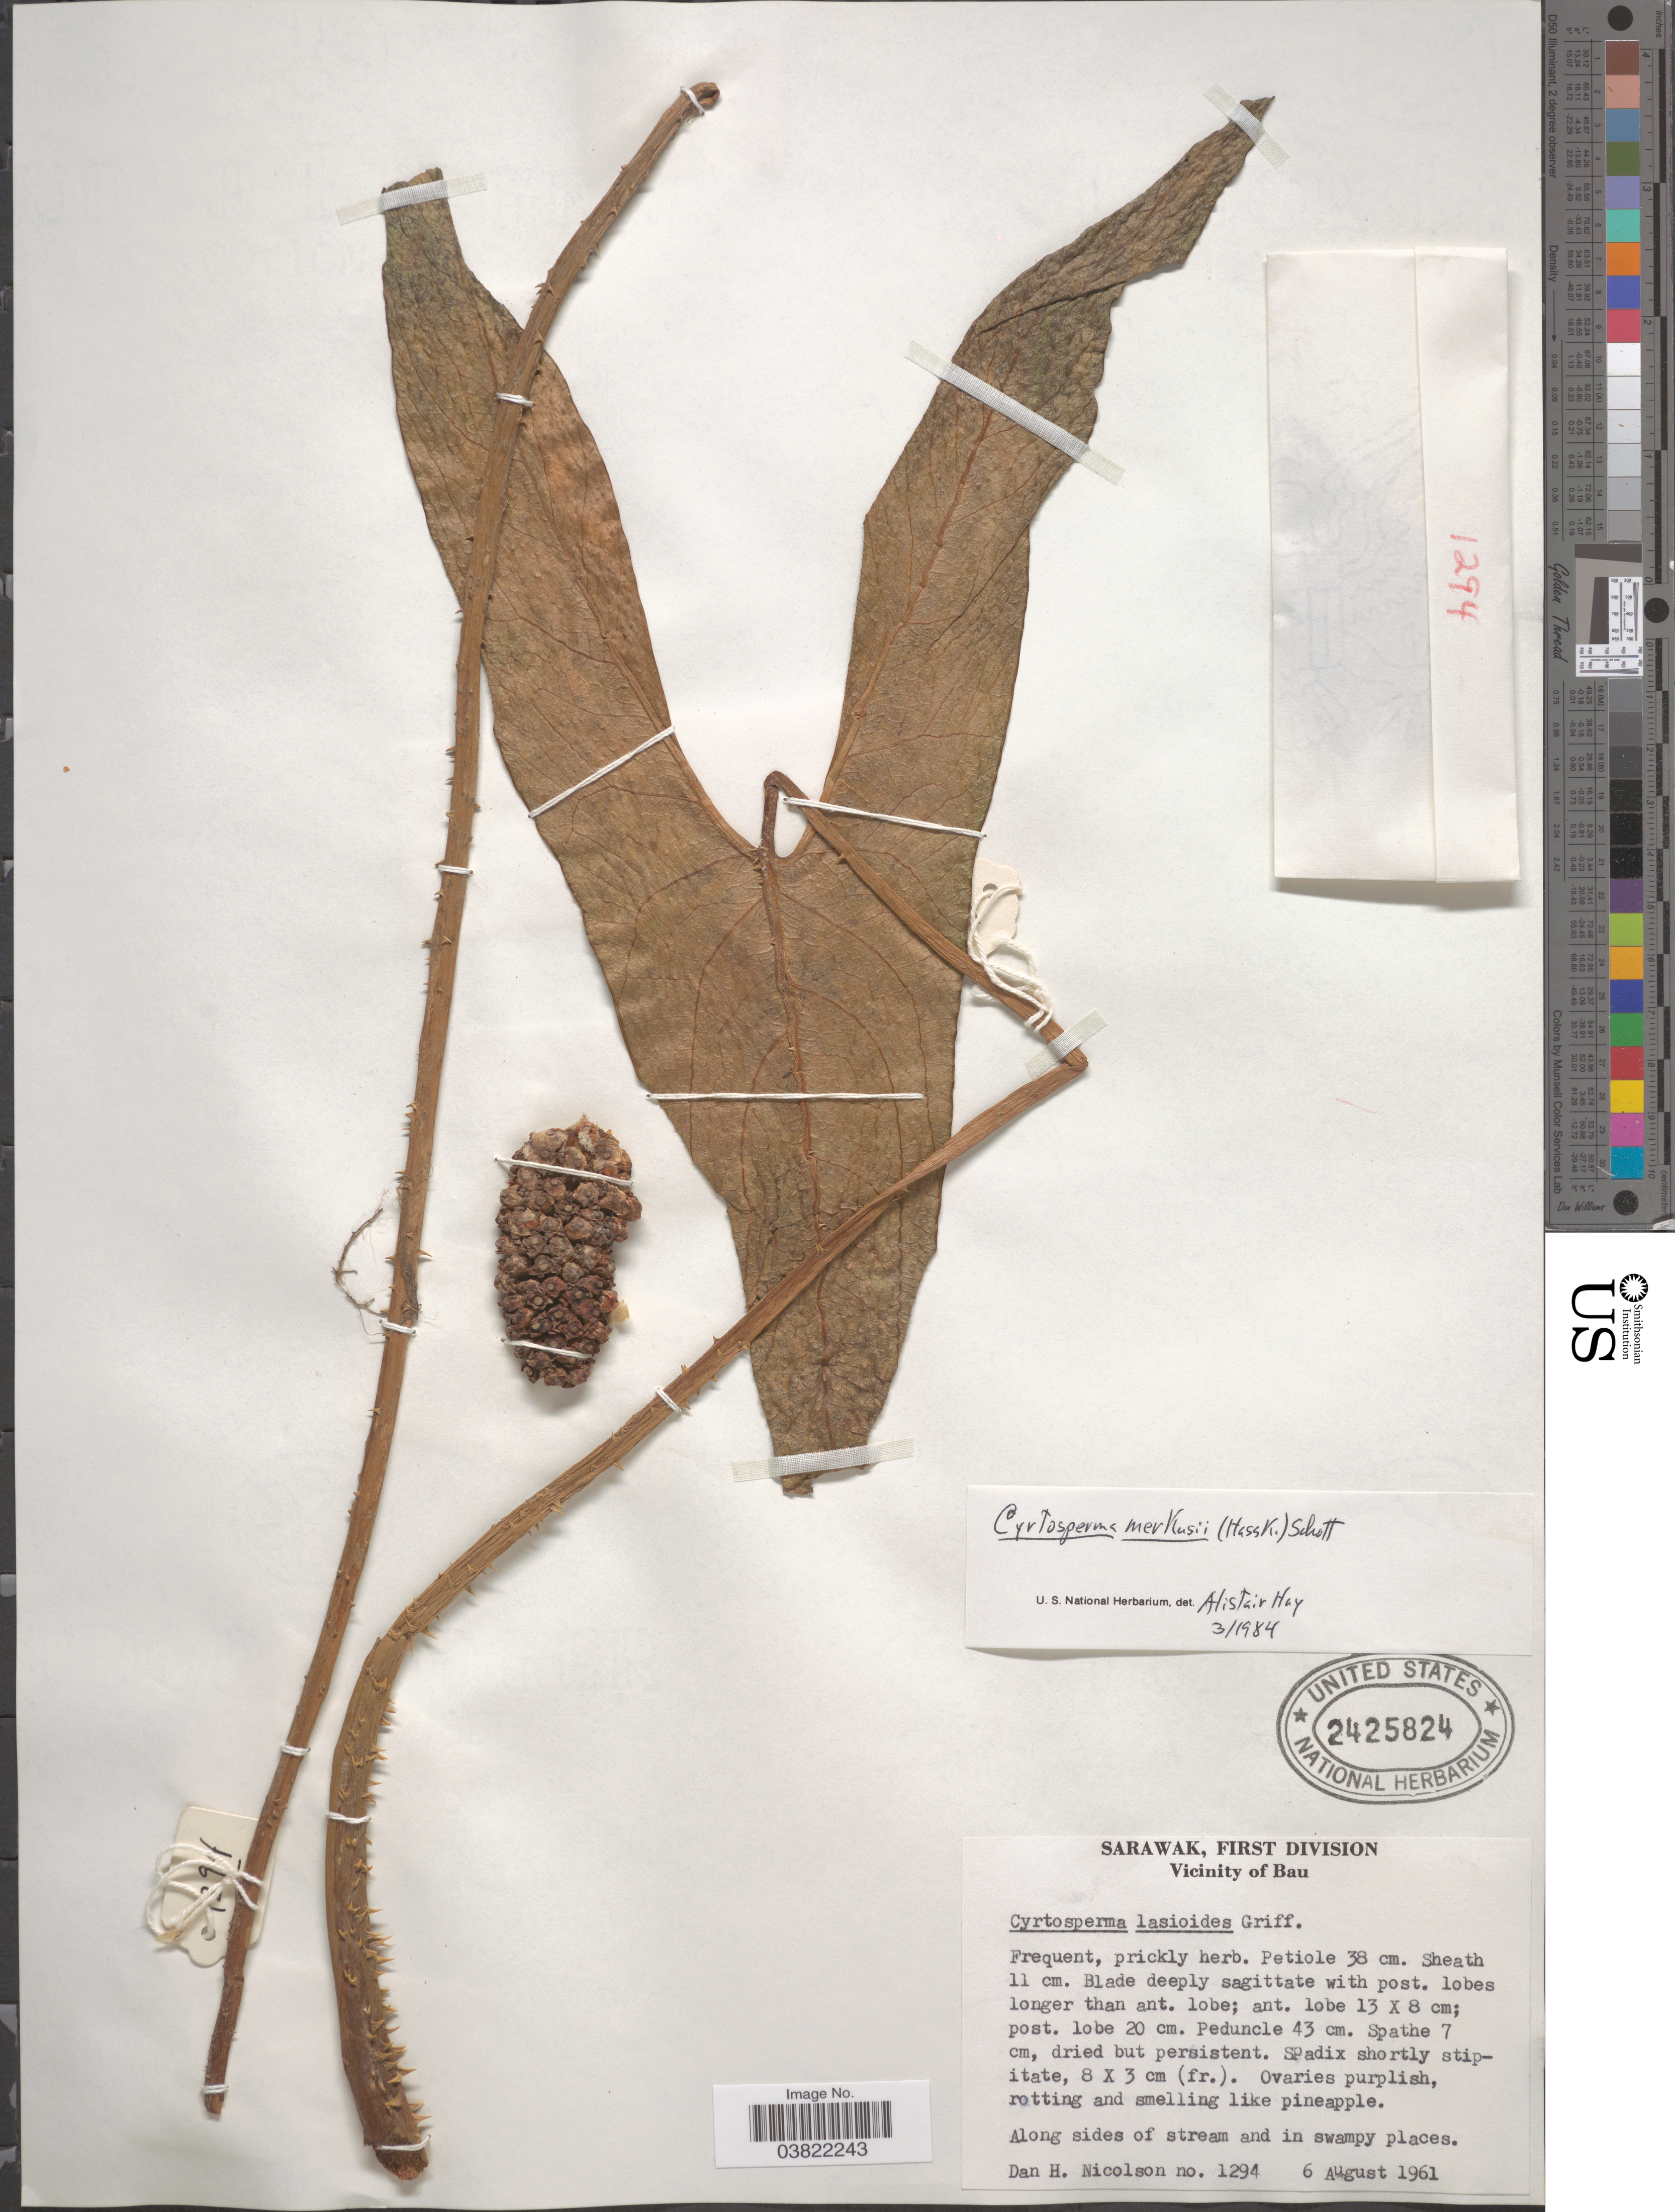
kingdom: Plantae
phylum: Tracheophyta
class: Liliopsida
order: Alismatales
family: Araceae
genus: Cyrtosperma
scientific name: Cyrtosperma merkusii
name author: (Hassk.) Schott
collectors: D. H. Nicolson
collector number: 1294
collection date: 1961-08-06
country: Malaysia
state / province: Sarawak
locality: First Division. Vicinity of Bau.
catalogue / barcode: US 2425824